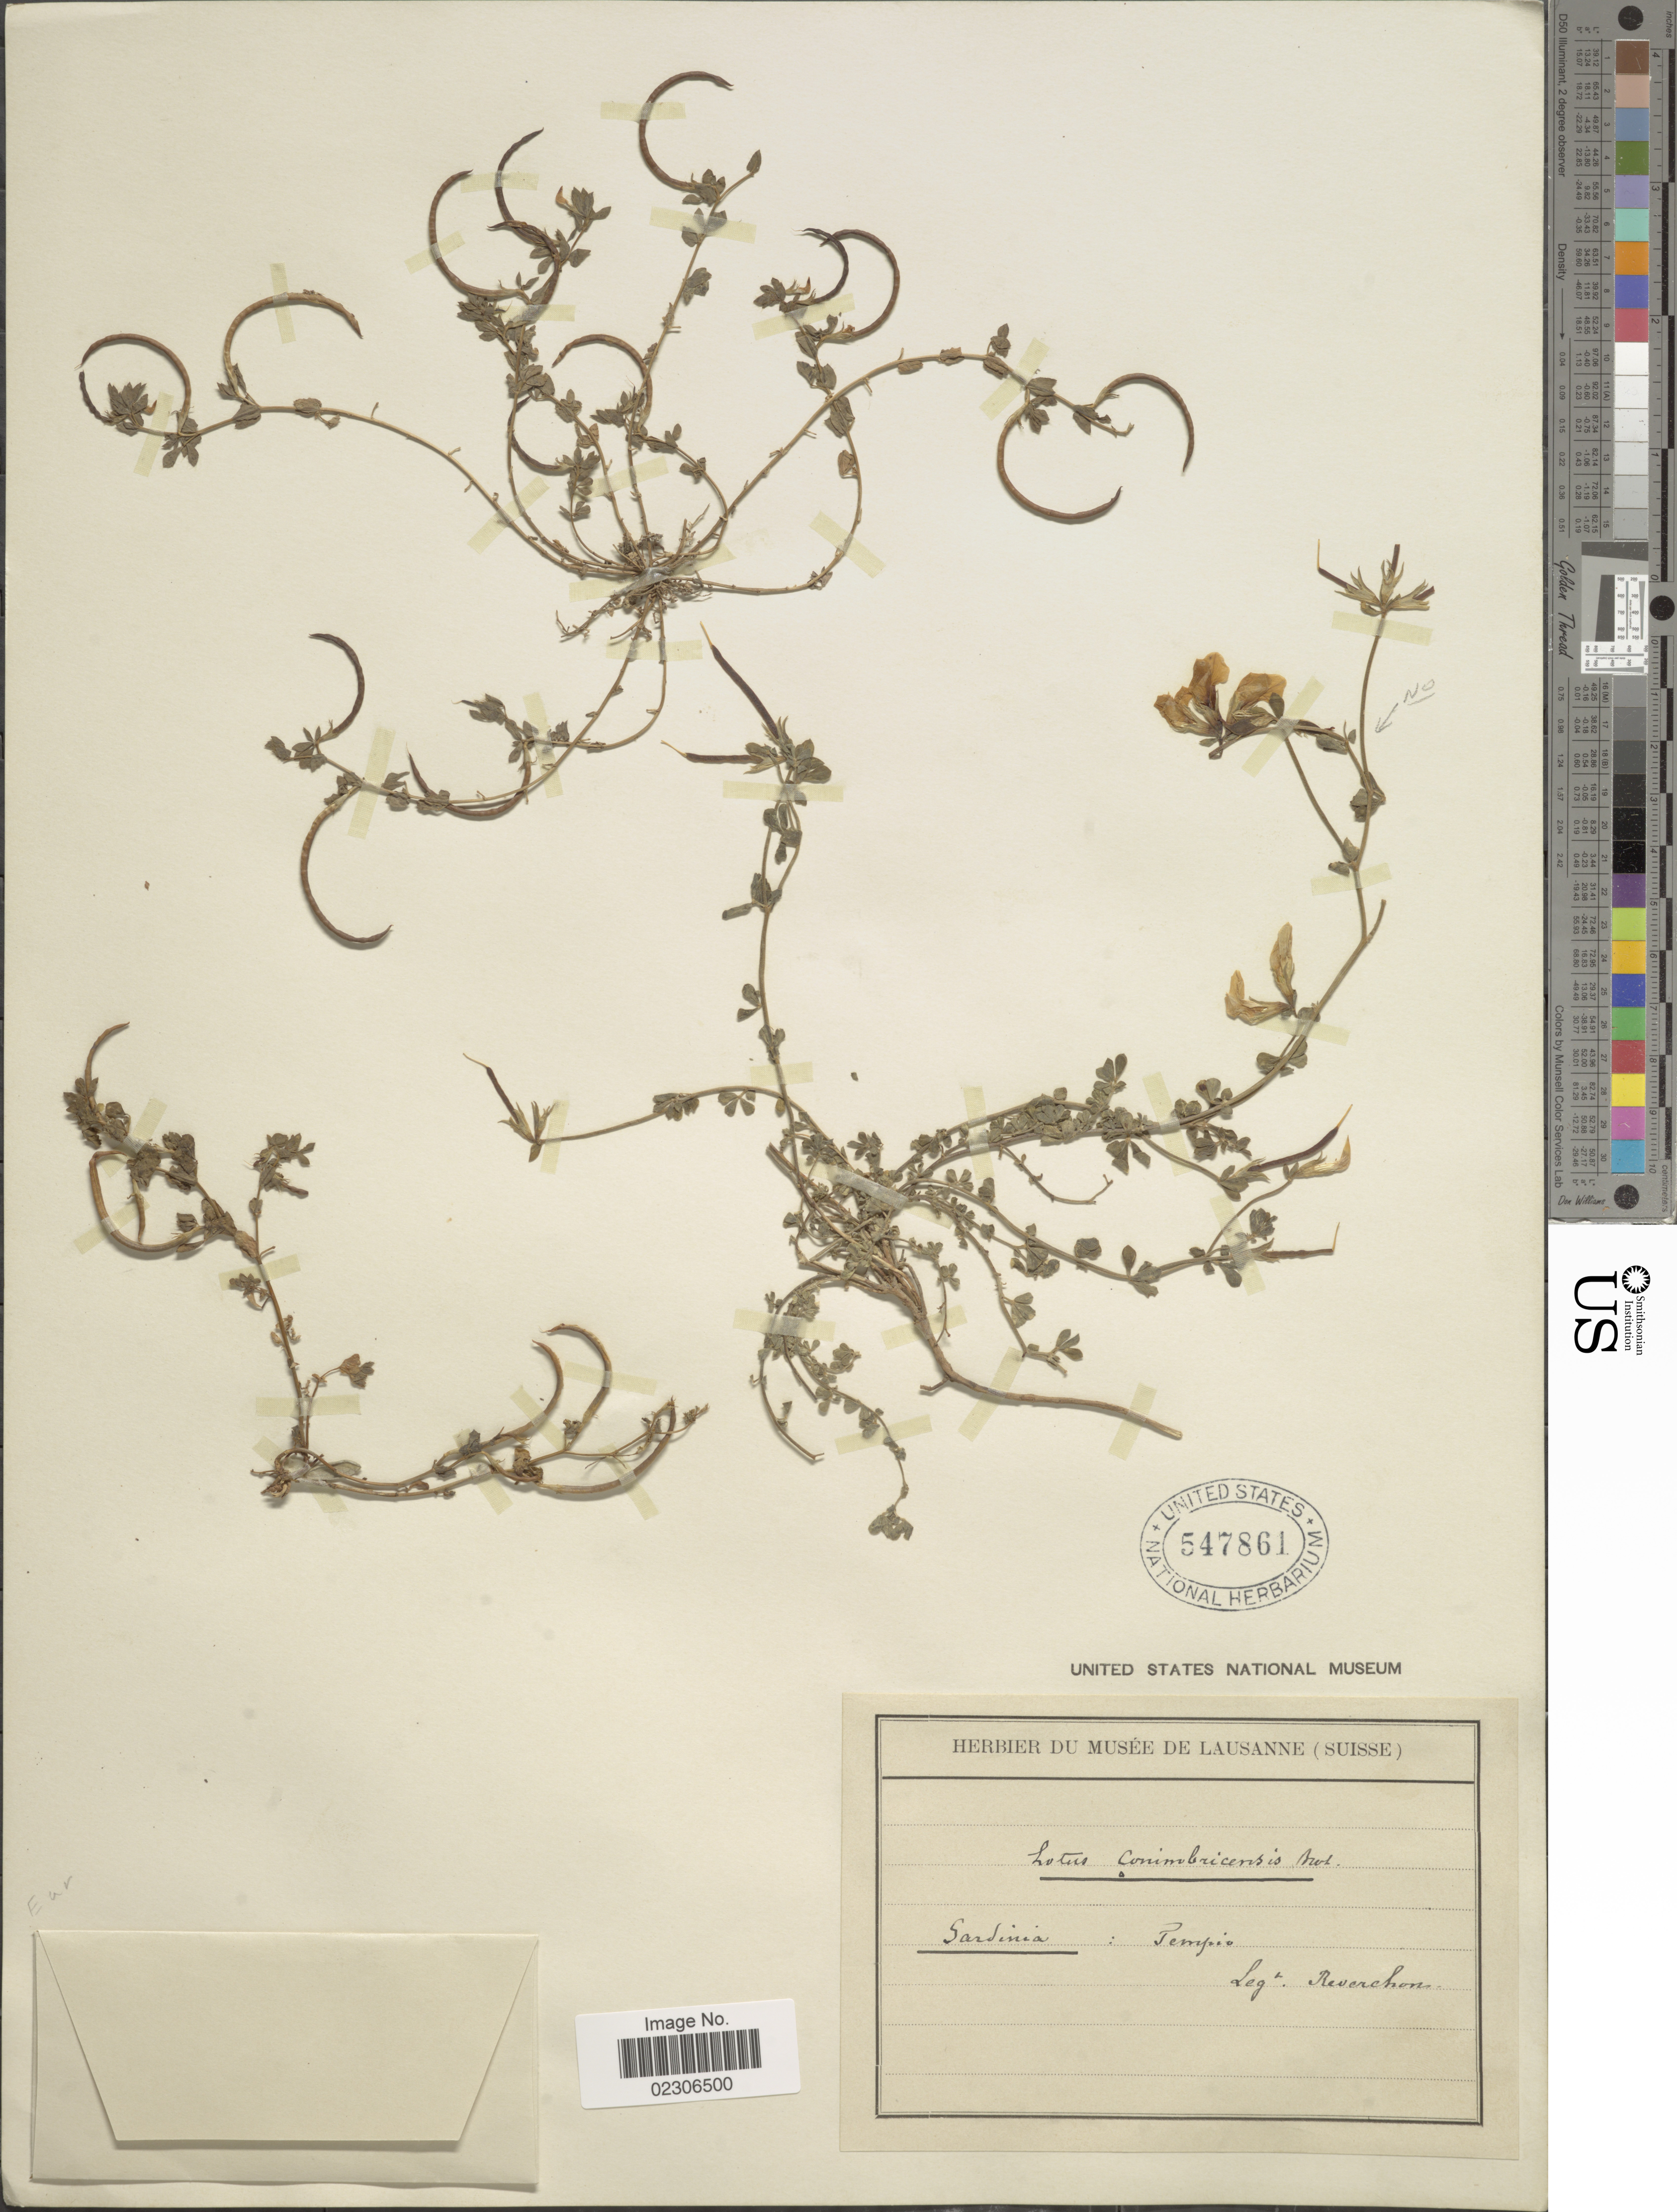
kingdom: Plantae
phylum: Tracheophyta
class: Magnoliopsida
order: Fabales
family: Fabaceae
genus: Lotus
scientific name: Lotus coimbrensis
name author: Willd.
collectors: -. Reverchon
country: Italy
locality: Sardinia: Tempio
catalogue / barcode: US 547861